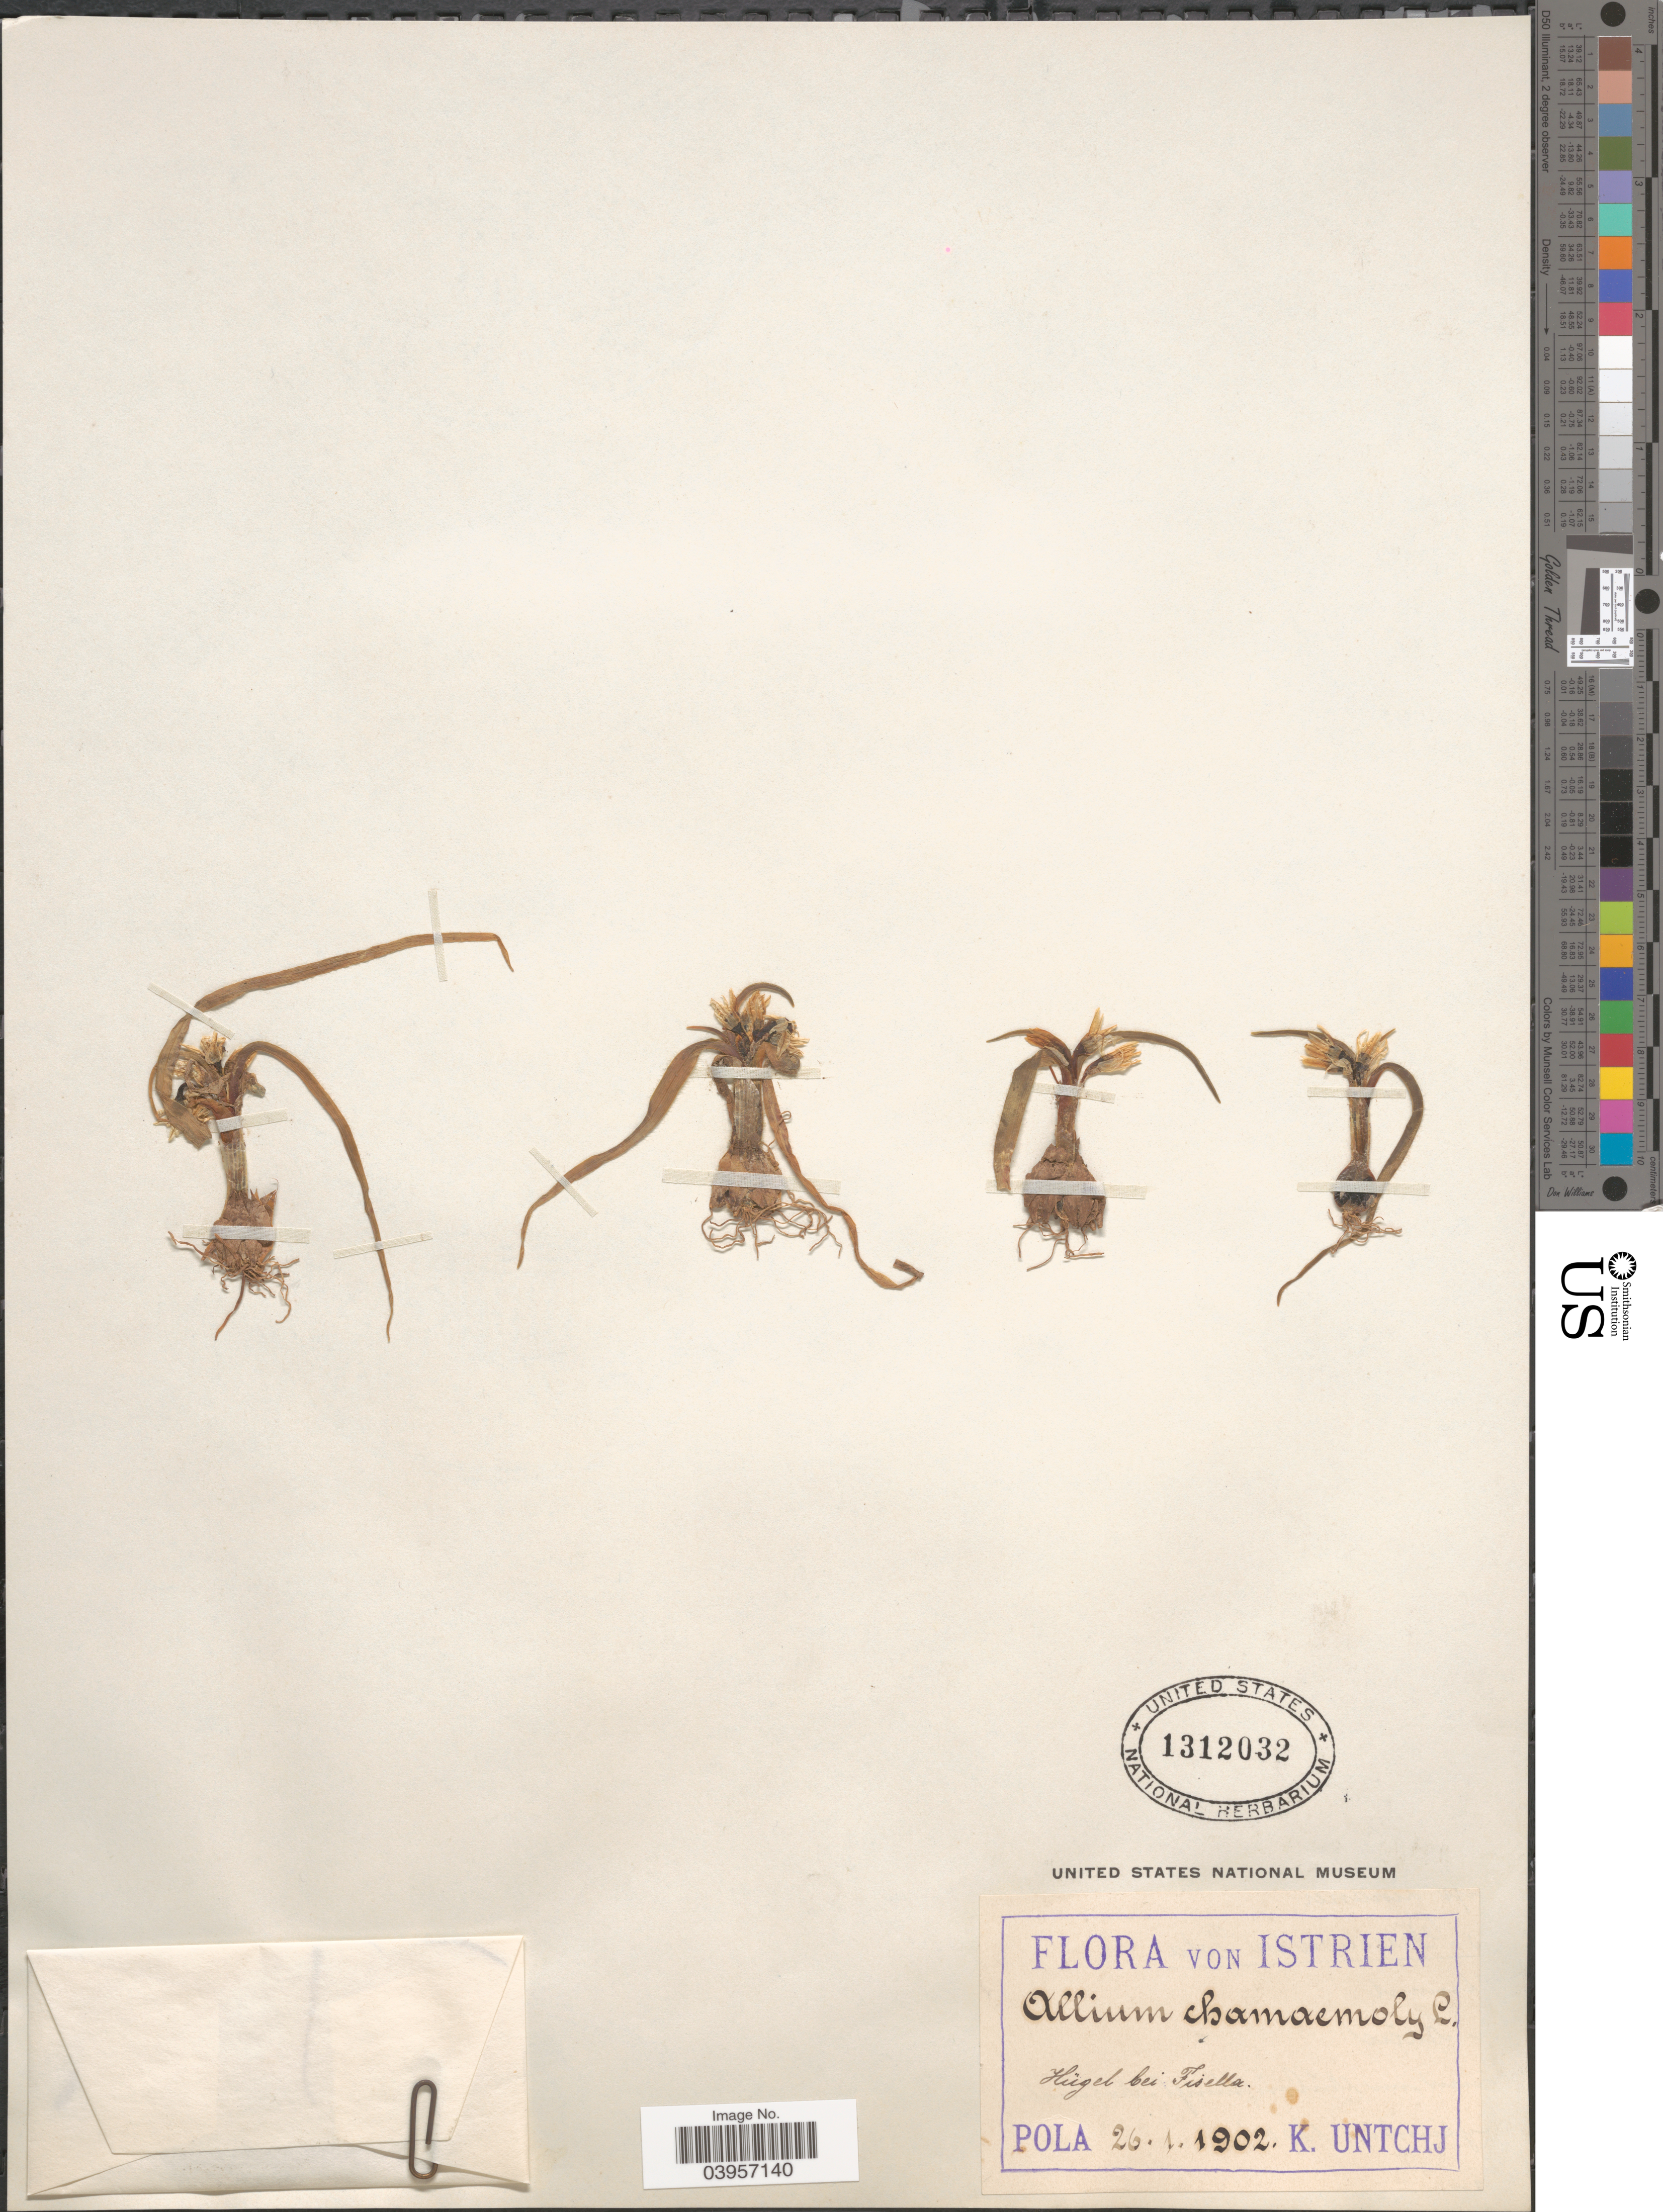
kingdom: Plantae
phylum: Tracheophyta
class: Liliopsida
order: Asparagales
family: Amaryllidaceae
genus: Allium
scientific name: Allium chamaemoly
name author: L.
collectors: K. Untchj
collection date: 1902-01-26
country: Croatia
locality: Istrien. Hügel bei Fisella. Pola.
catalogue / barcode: US 1312032